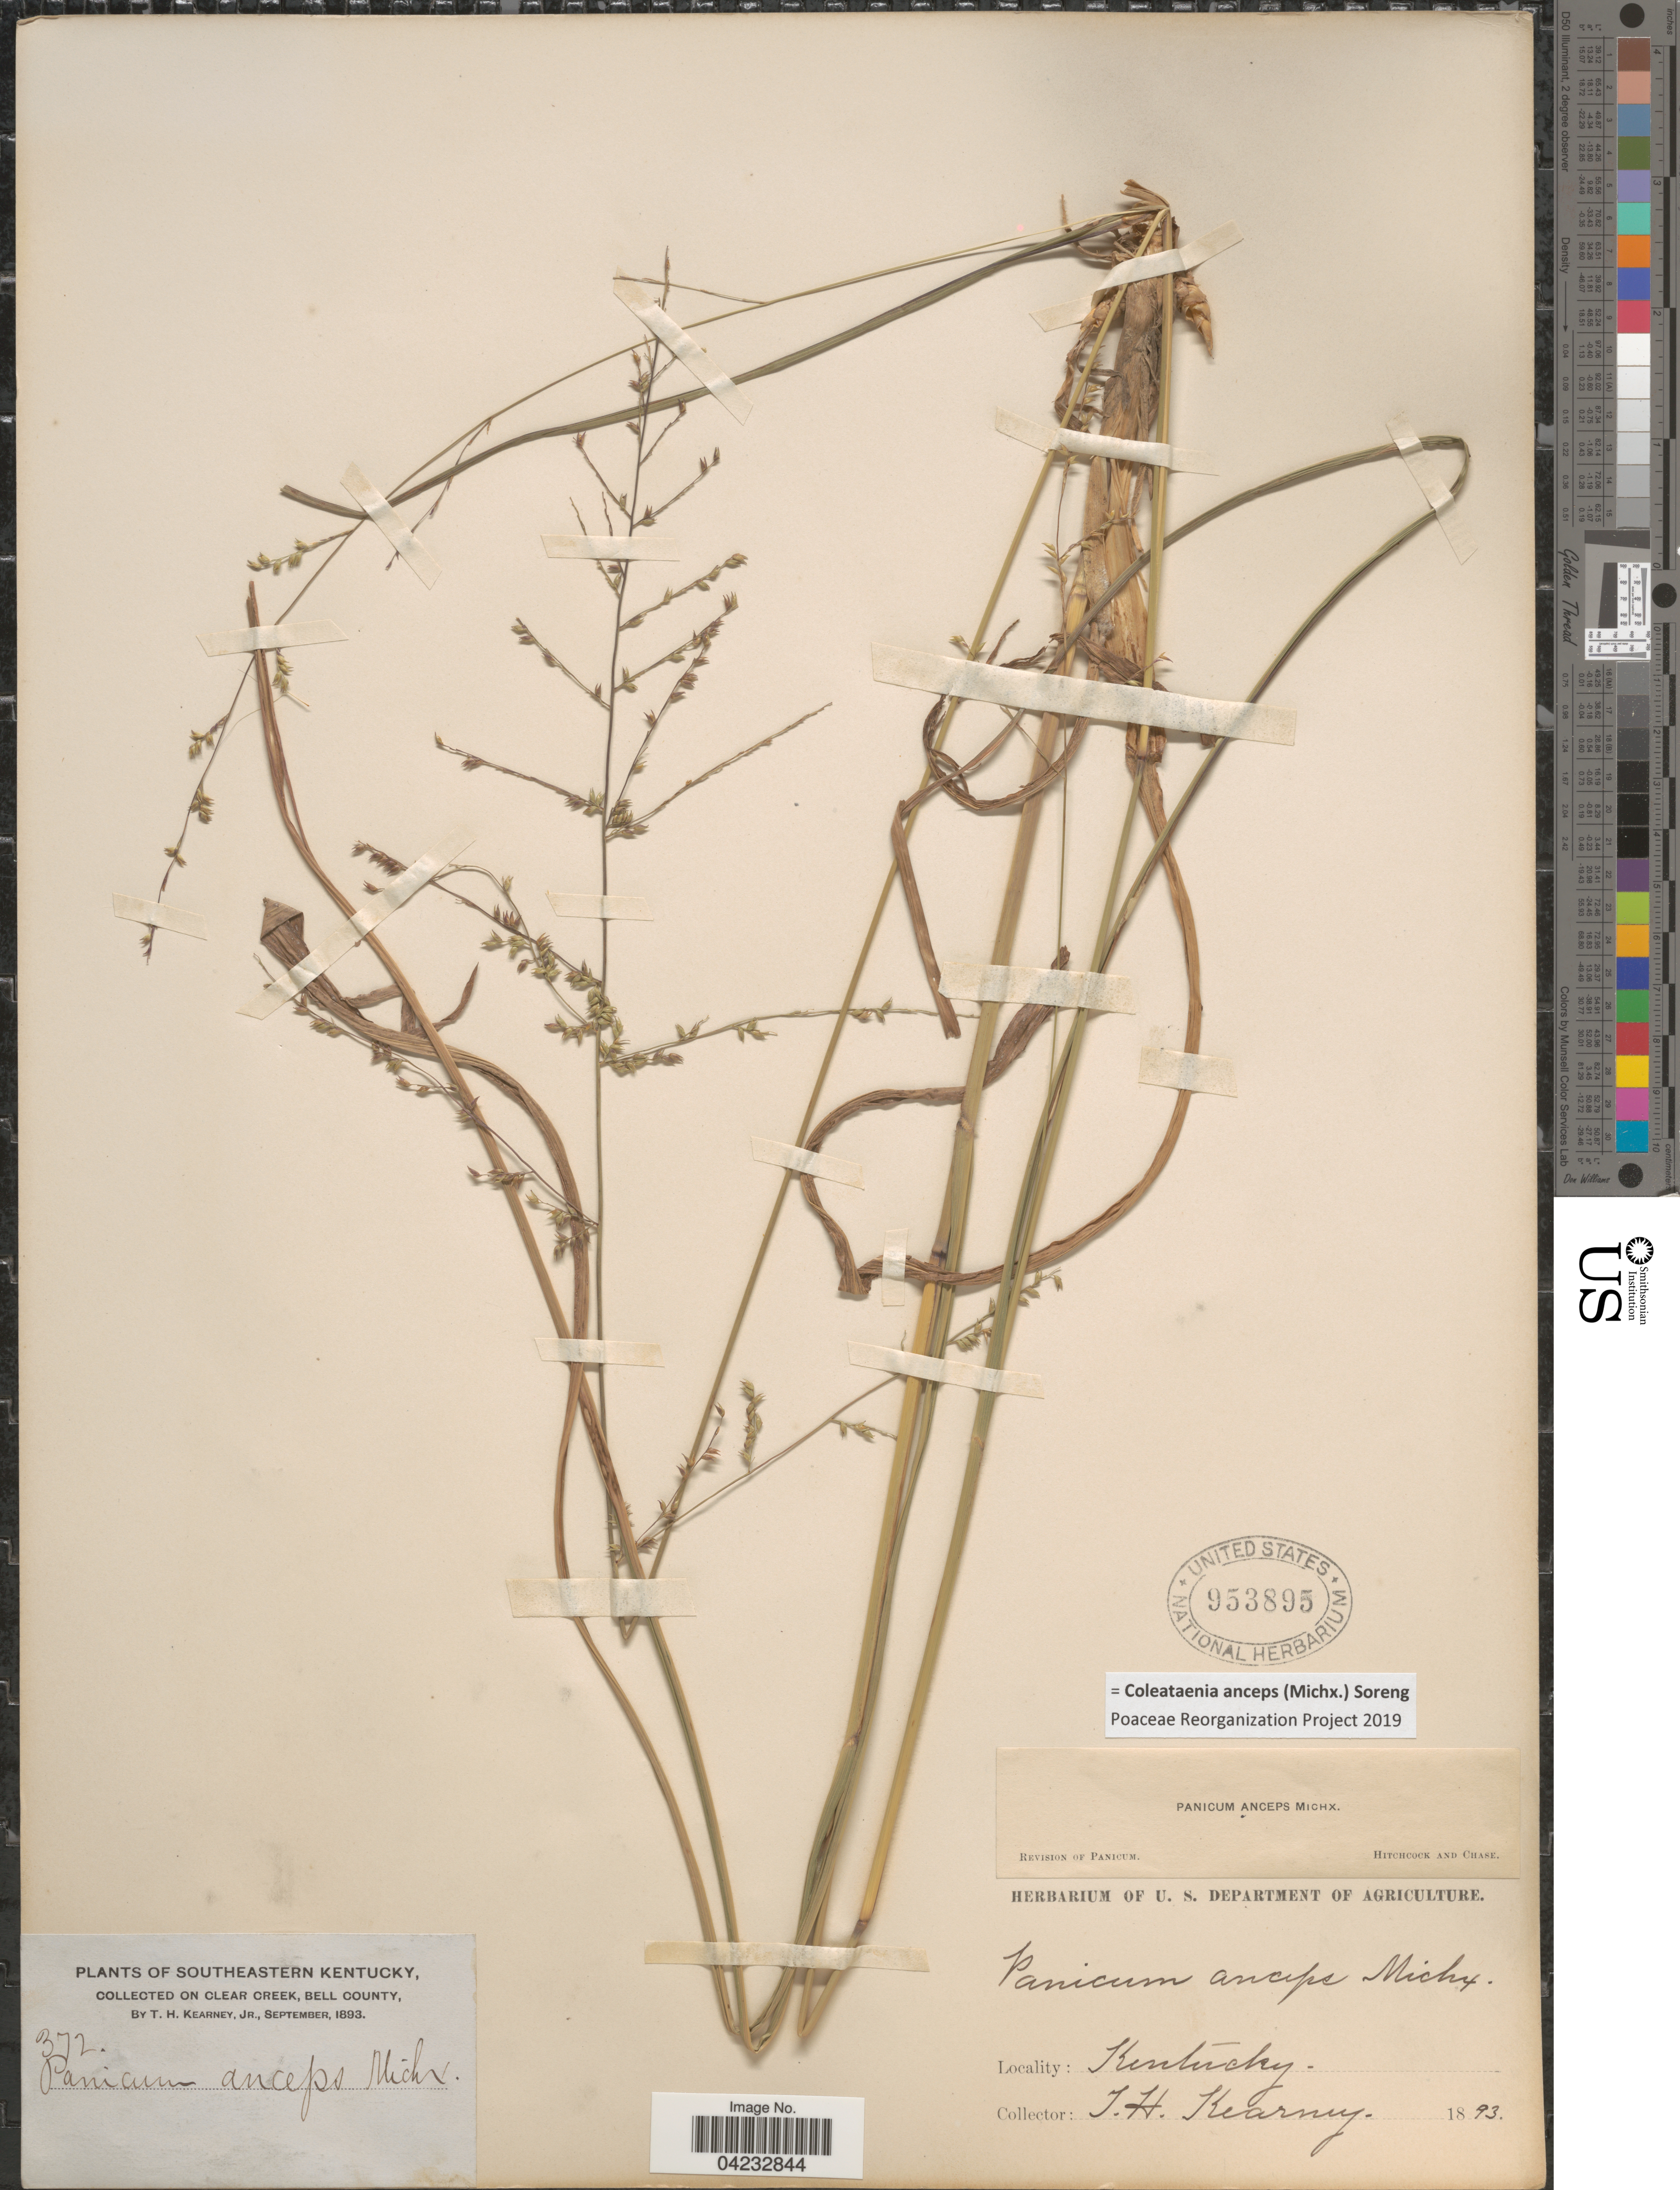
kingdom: Plantae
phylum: Tracheophyta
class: Liliopsida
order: Poales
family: Poaceae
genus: Coleataenia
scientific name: Coleataenia anceps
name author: (Michx.) Soreng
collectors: T. H. Kearney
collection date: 1893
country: United States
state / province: Kentucky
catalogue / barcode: US 953895